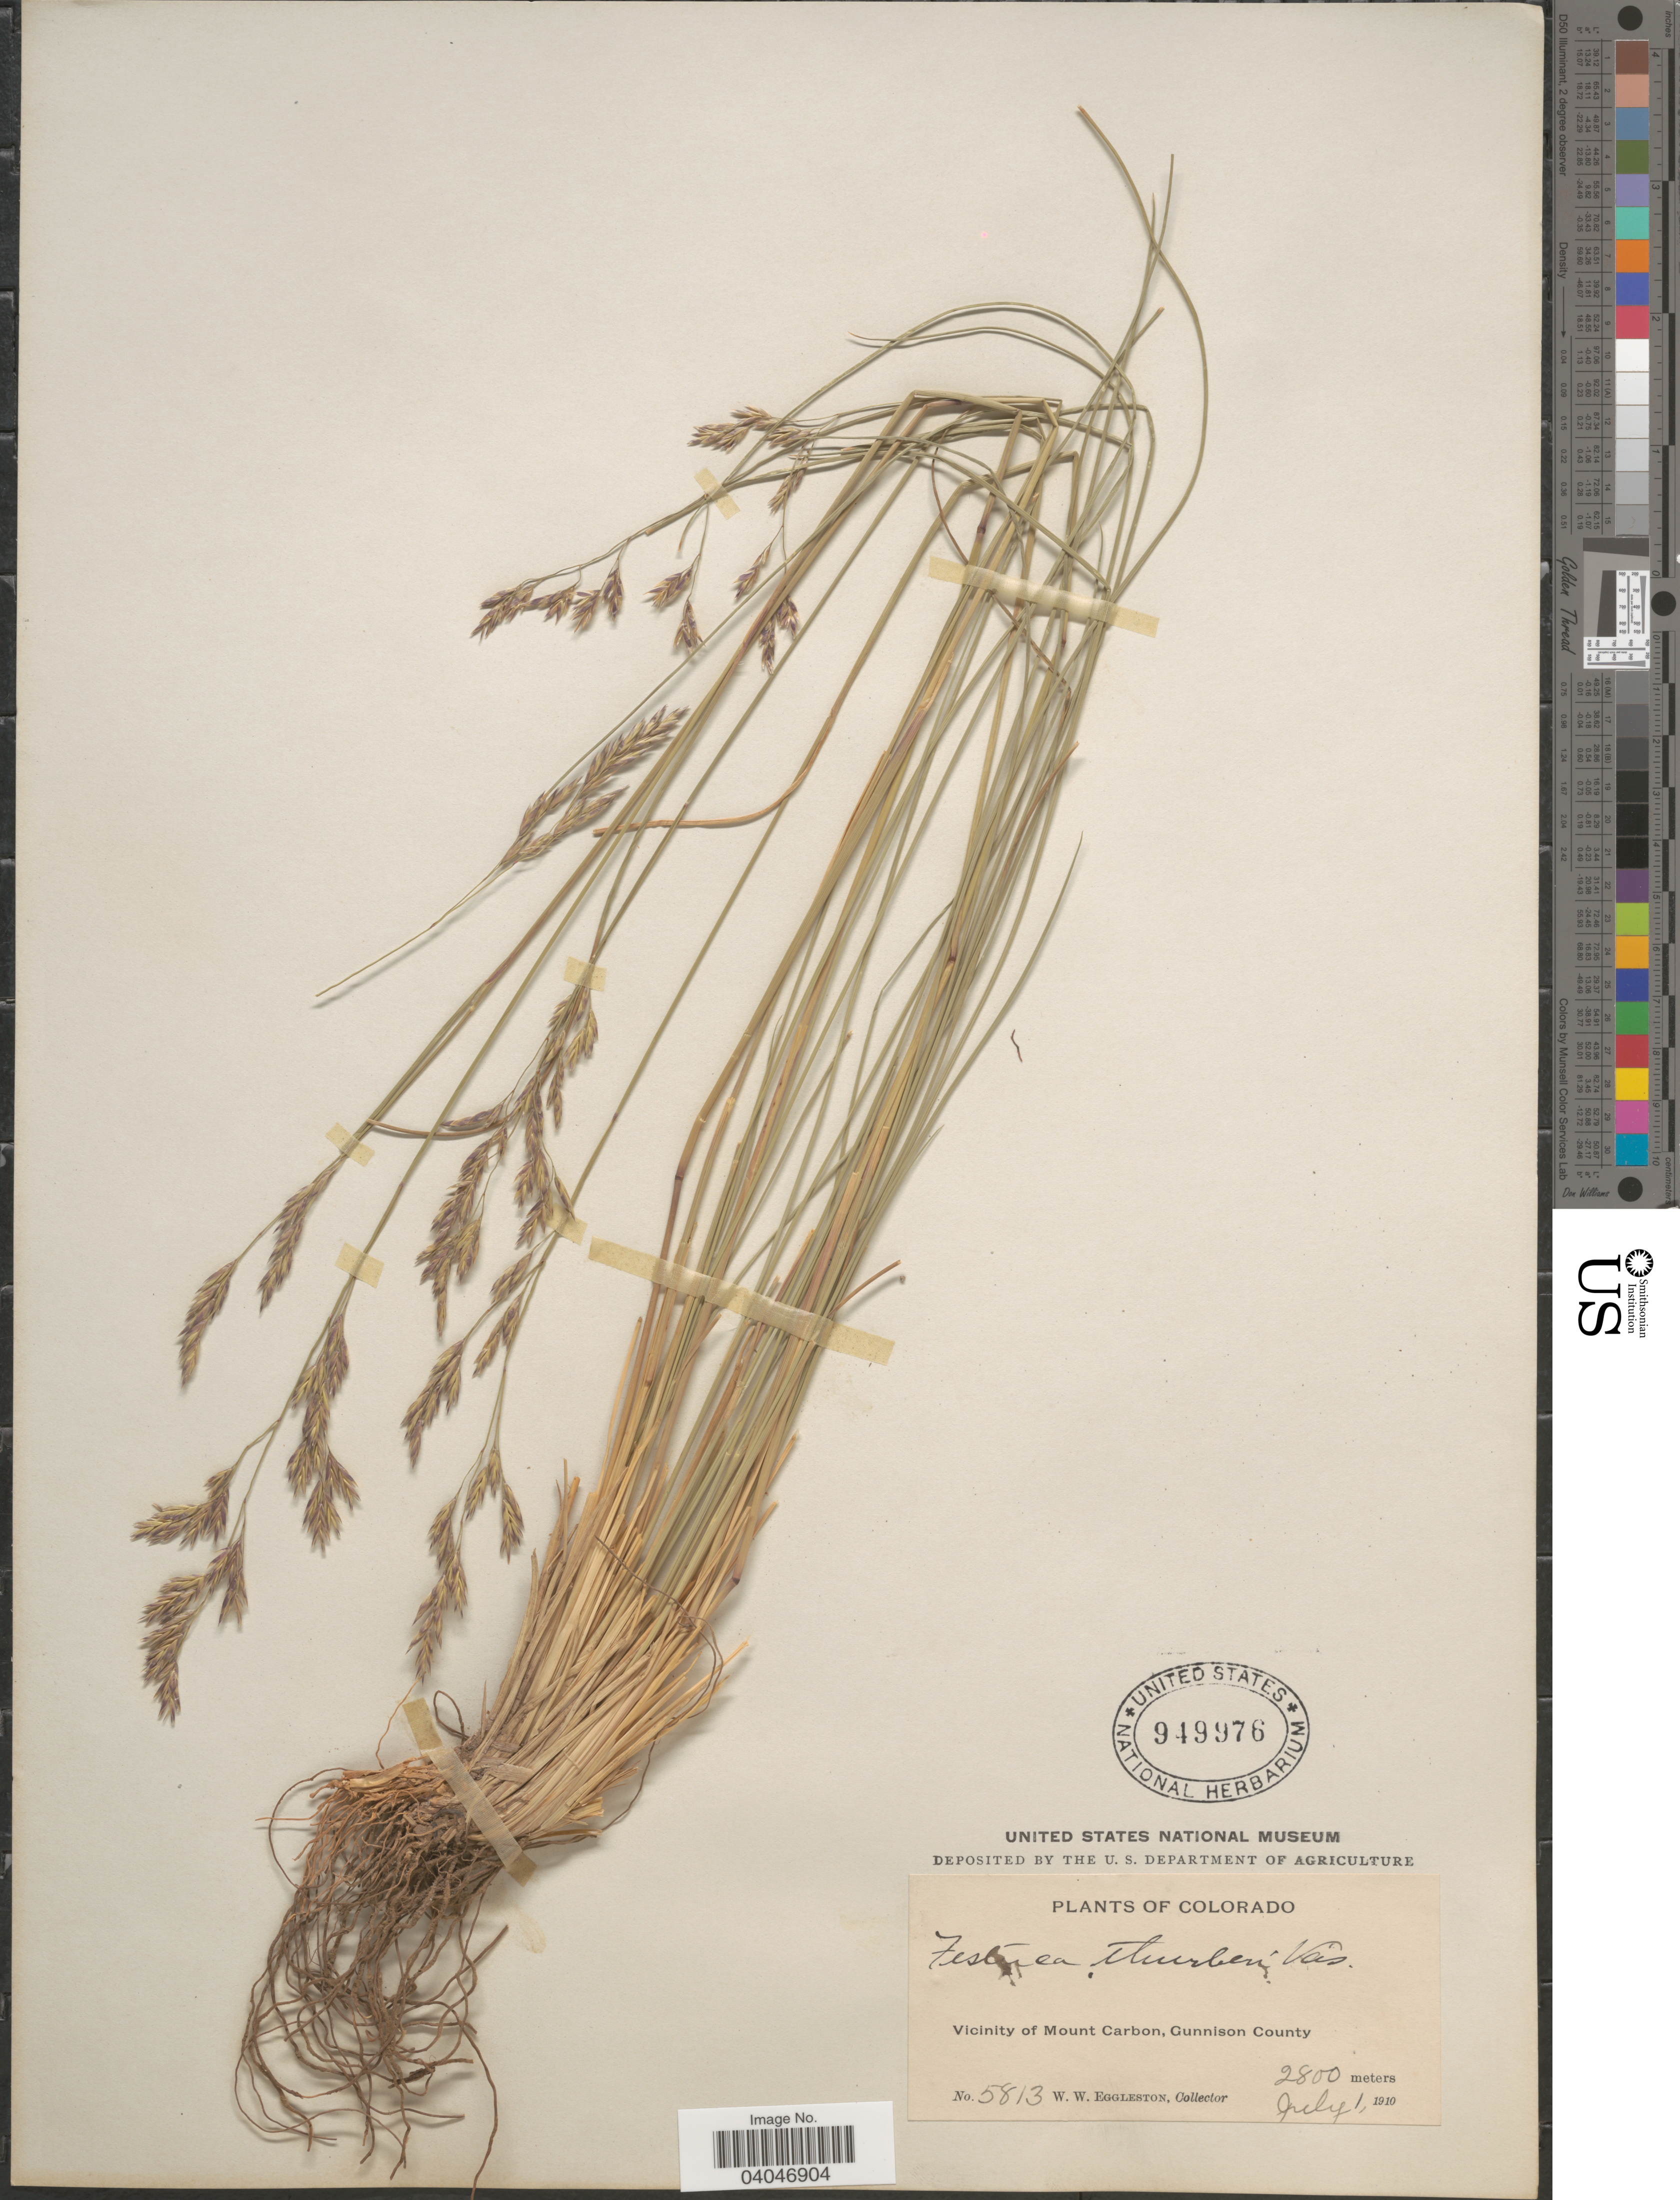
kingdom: Plantae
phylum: Tracheophyta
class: Liliopsida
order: Poales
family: Poaceae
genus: Festuca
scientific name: Festuca thurberi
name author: Vasey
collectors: W. W. Eggleston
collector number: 5813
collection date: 1910-07-01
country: United States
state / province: Colorado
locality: Vicinity of Mount Carbon, Gunnison County.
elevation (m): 2800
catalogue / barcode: US 949976